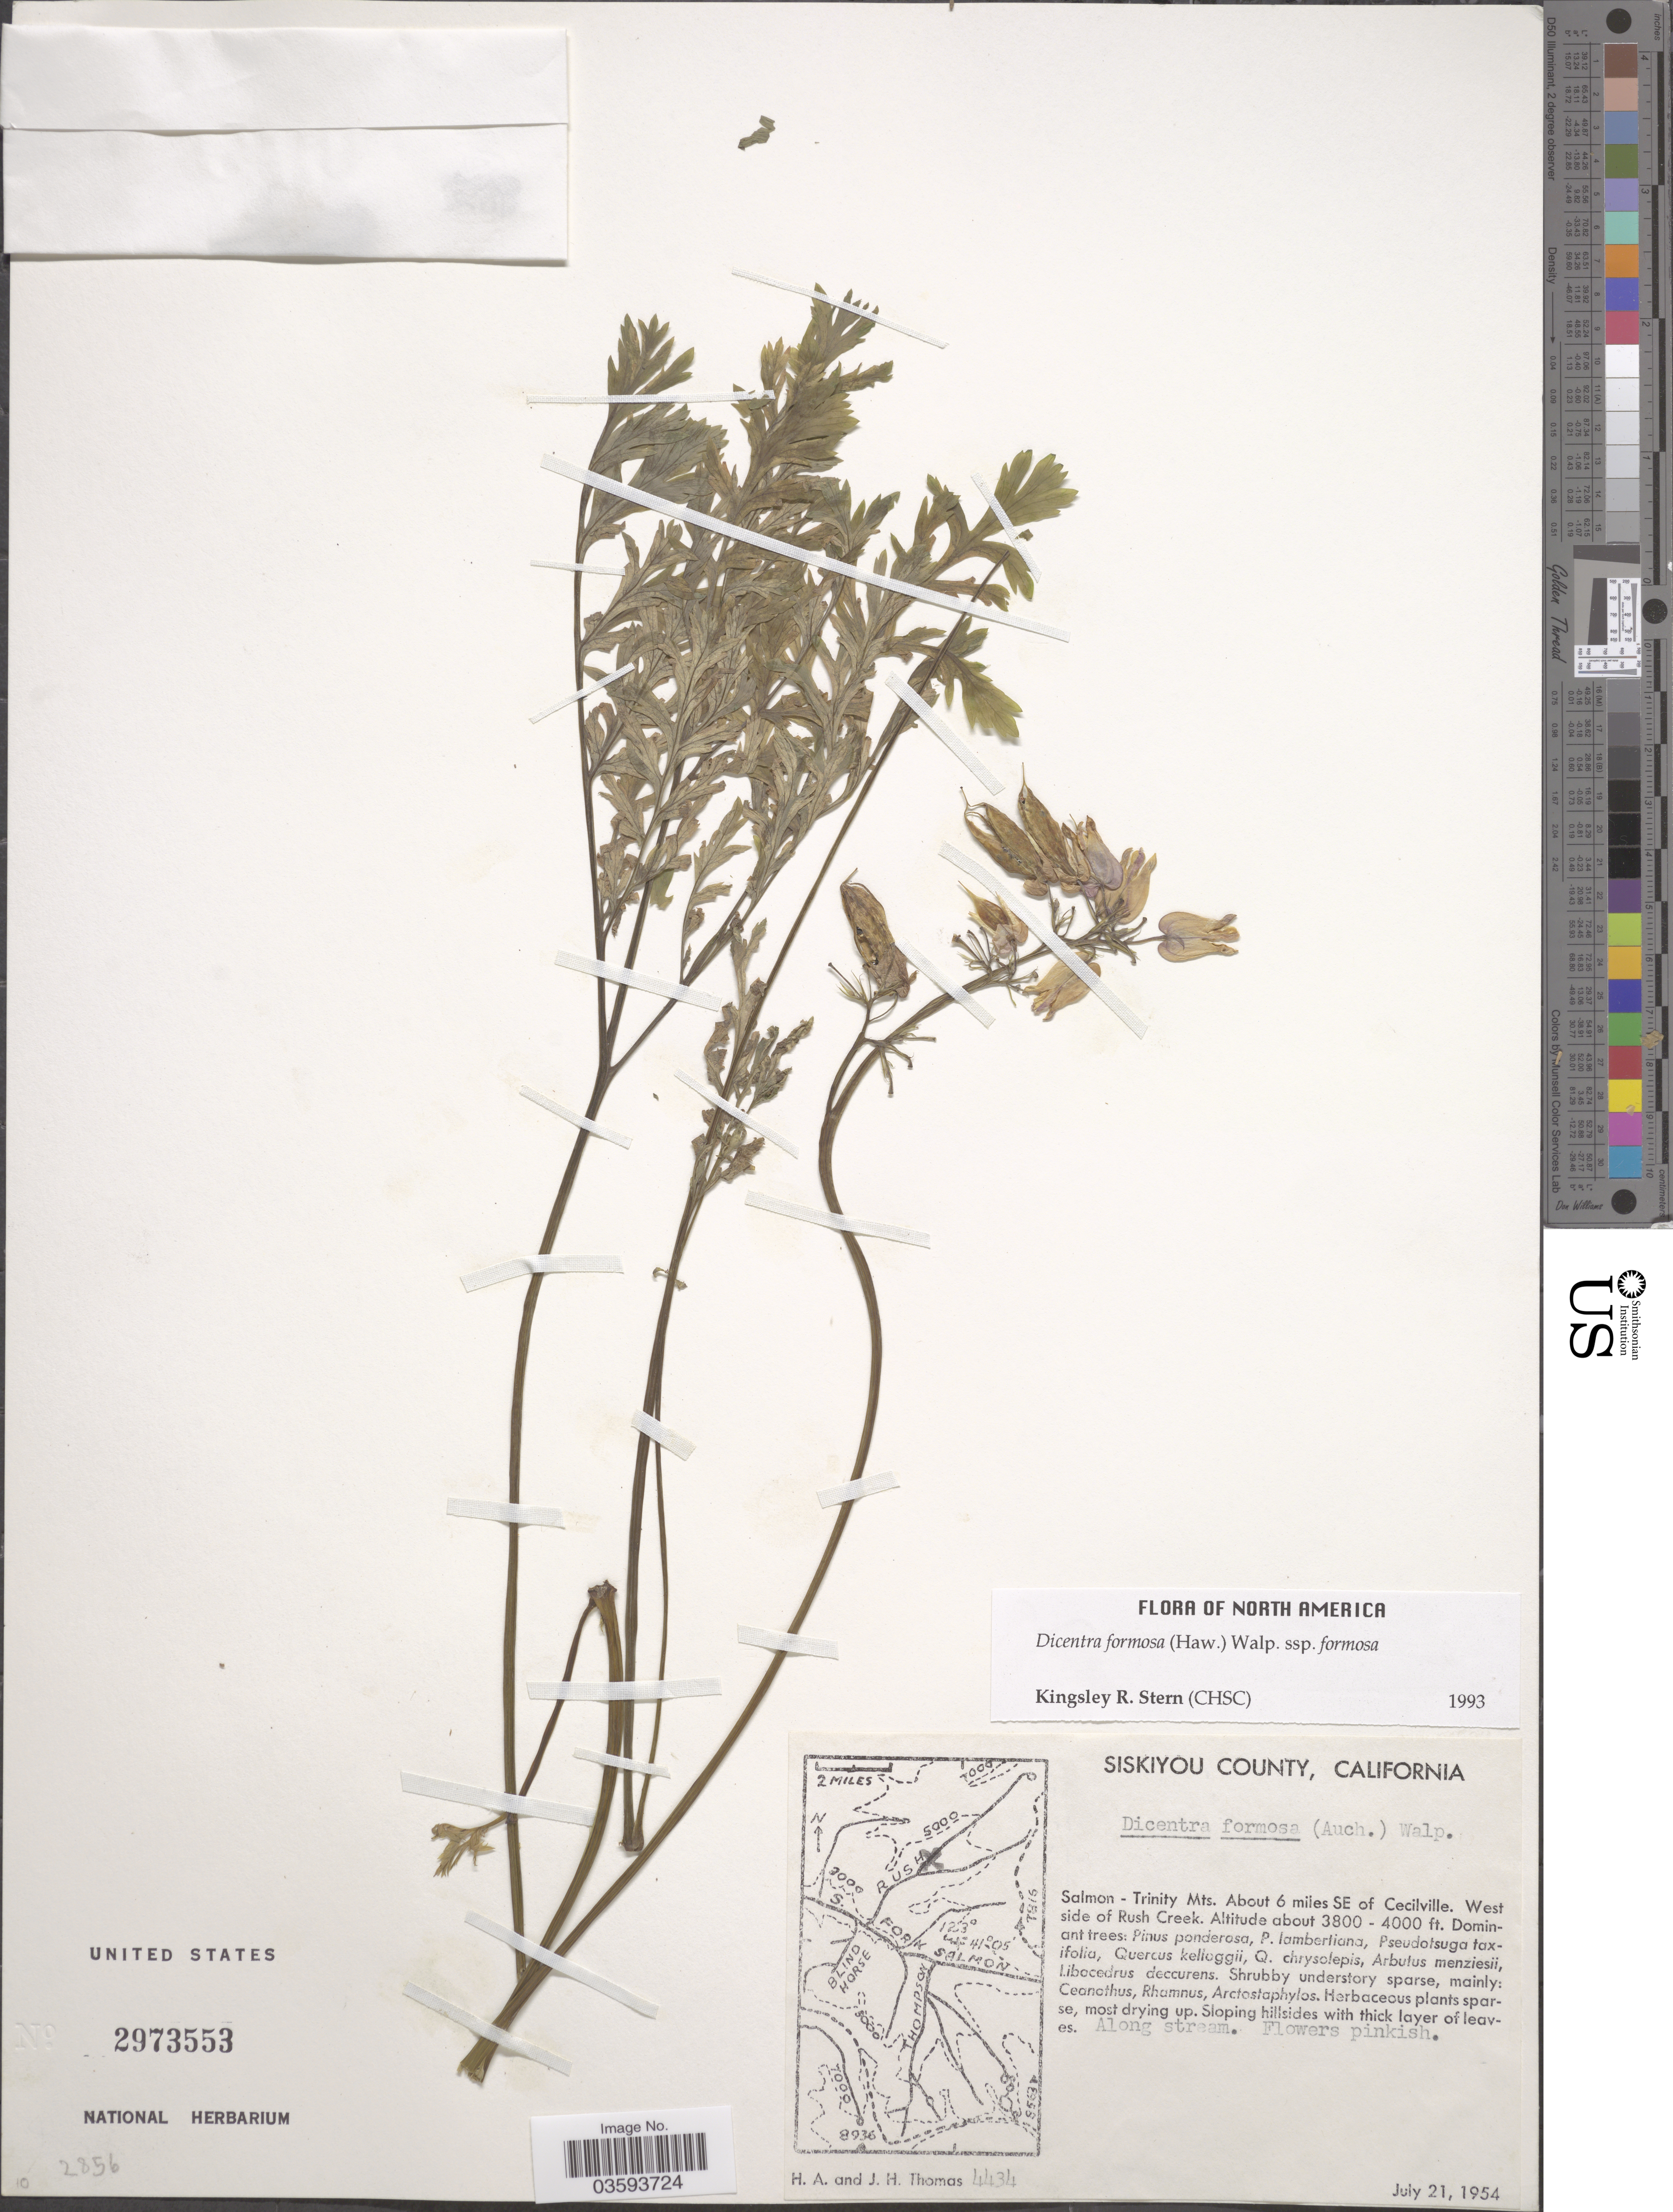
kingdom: Plantae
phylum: Tracheophyta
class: Magnoliopsida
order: Ranunculales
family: Papaveraceae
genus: Dicentra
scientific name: Dicentra formosa subsp. formosa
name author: (Haw.) Walp.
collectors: H. Thomas & J. H. Thomas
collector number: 4434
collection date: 1954-07-21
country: United States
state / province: California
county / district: Siskiyou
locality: Siskiyou County. Salmon - Trinity Mts. About 6 miles SE of Cecilville. West side of Rush Creek.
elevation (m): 1158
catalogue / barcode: US 2973553